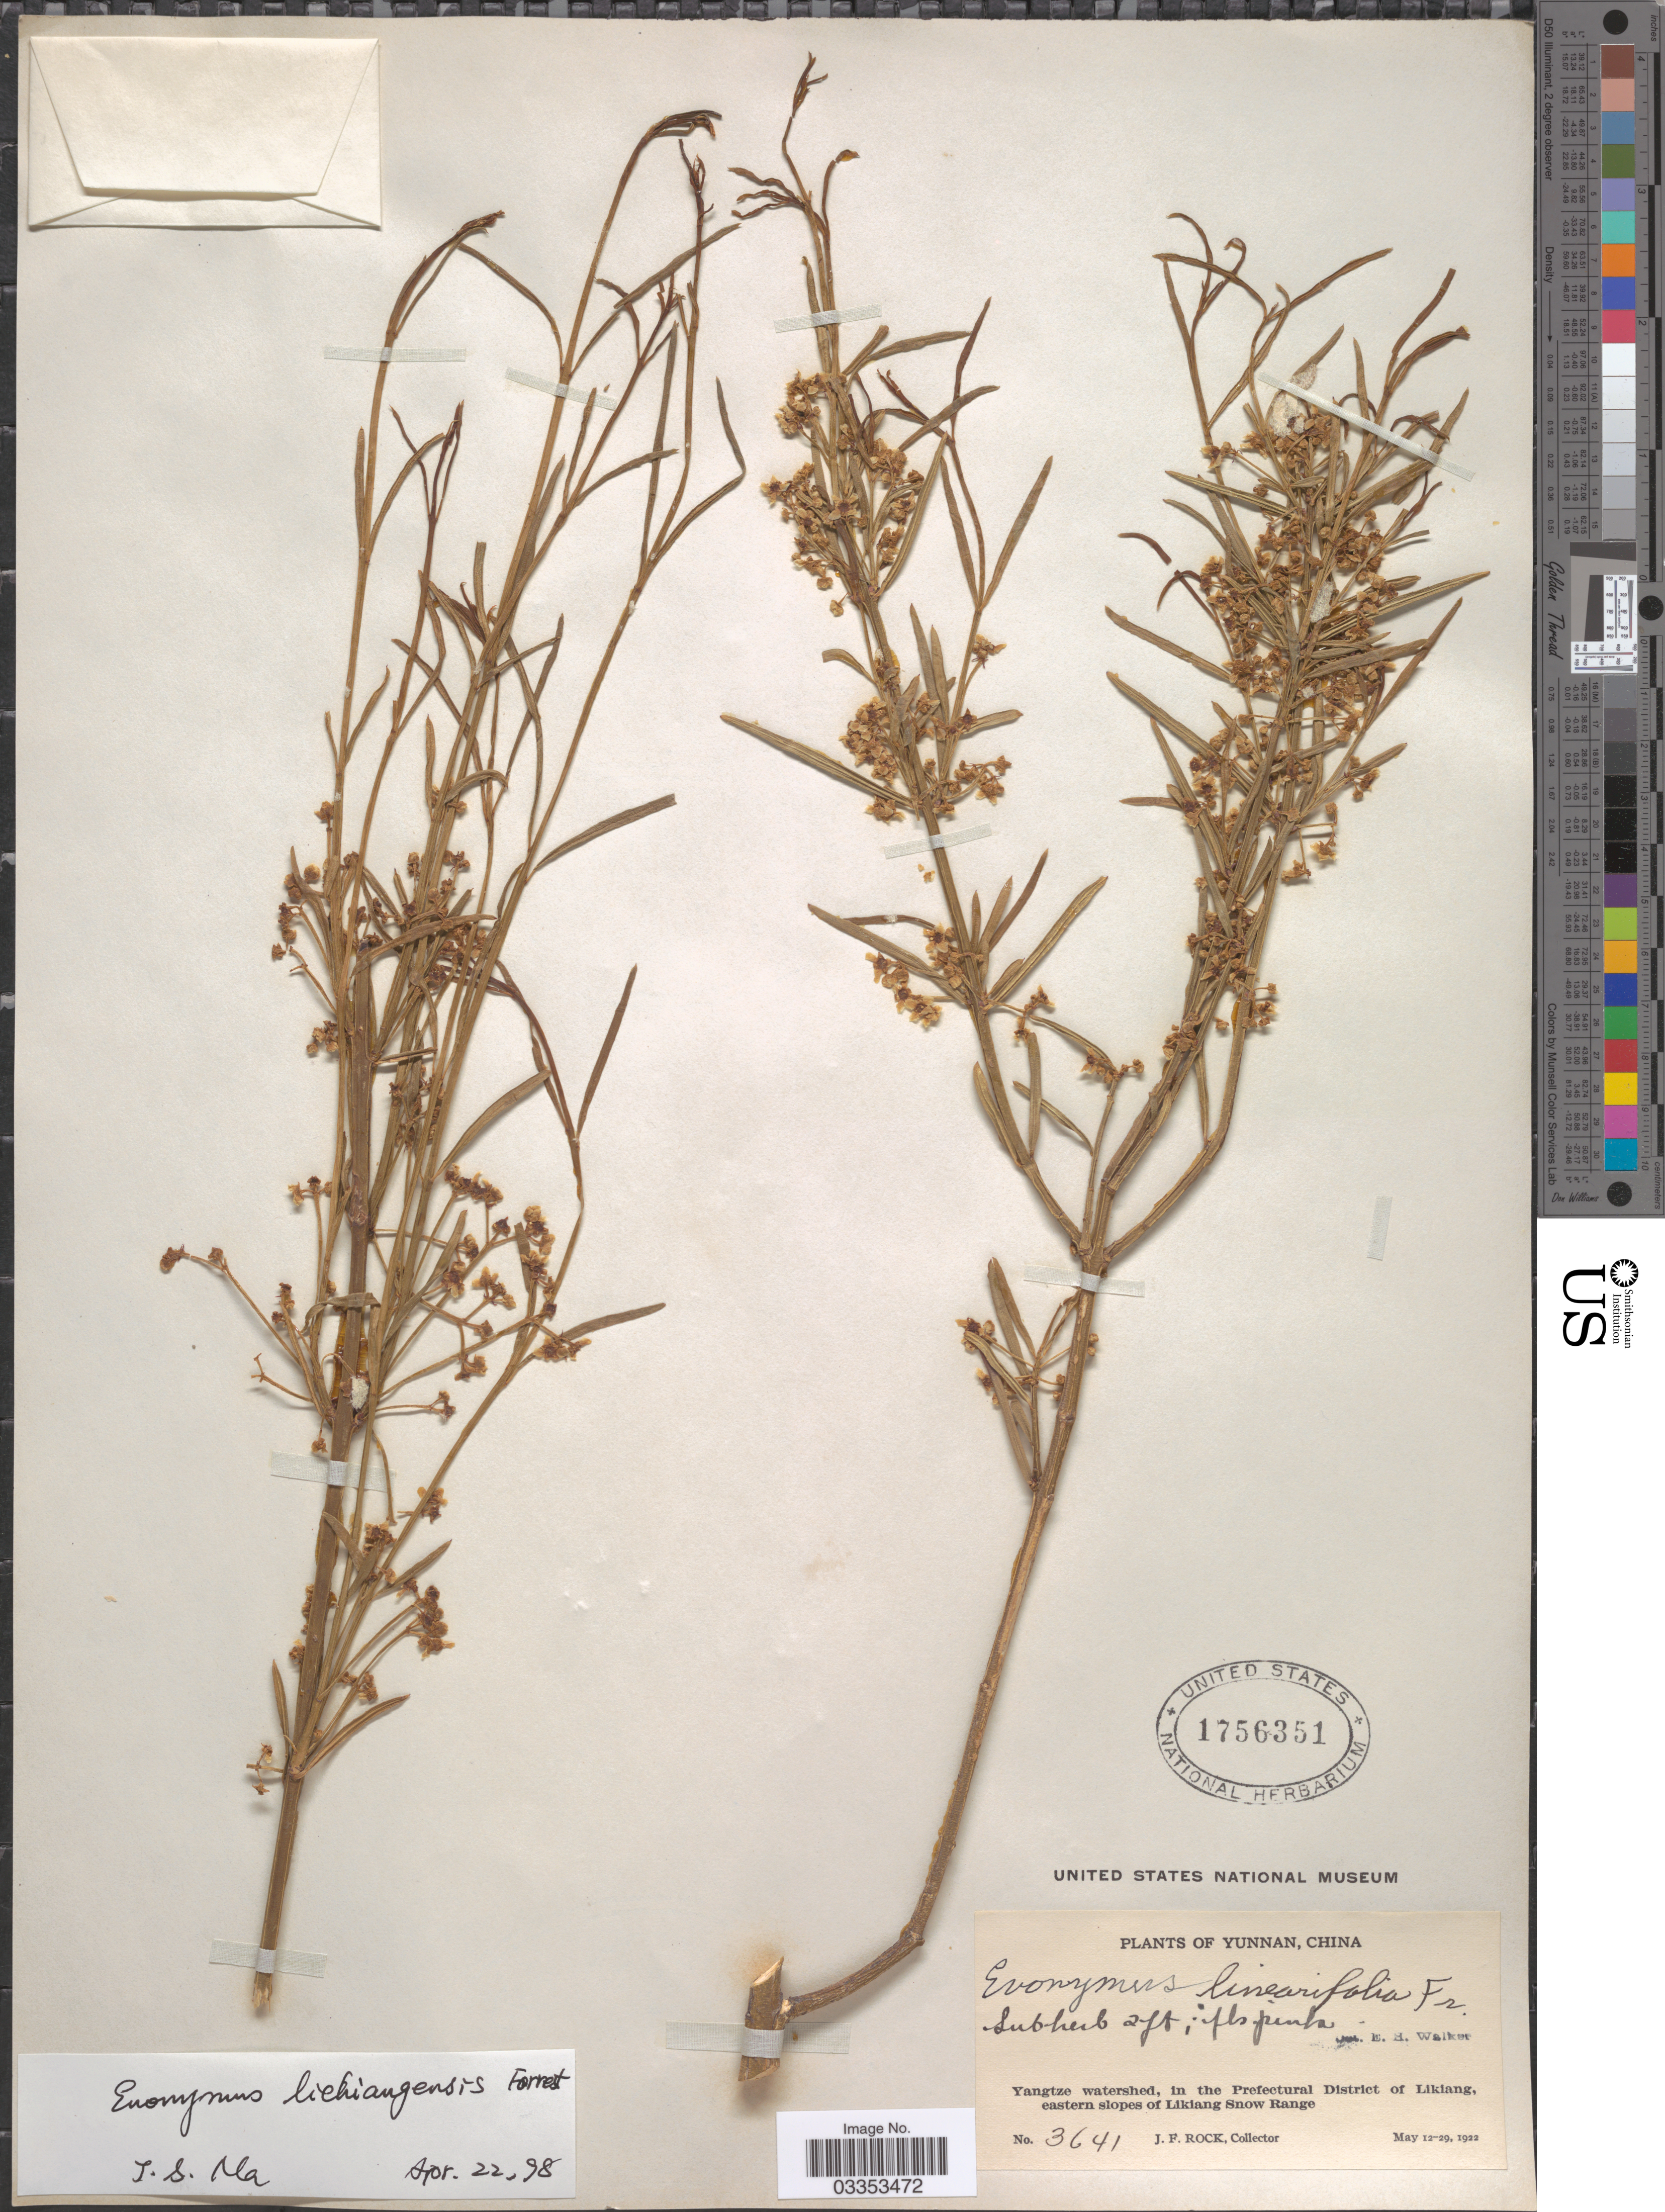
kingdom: Plantae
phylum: Tracheophyta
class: Magnoliopsida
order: Celastrales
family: Celastraceae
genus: Euonymus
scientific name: Euonymus lichiangensis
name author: W.W. Sm.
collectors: J. Rock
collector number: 3641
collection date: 1922-05-12/1922-05-29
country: China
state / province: Yunnan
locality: Yangtze watershed, in the Prefectural District of Likiang, eastern slopes of Likiang Snow Range.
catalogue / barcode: US 1756351